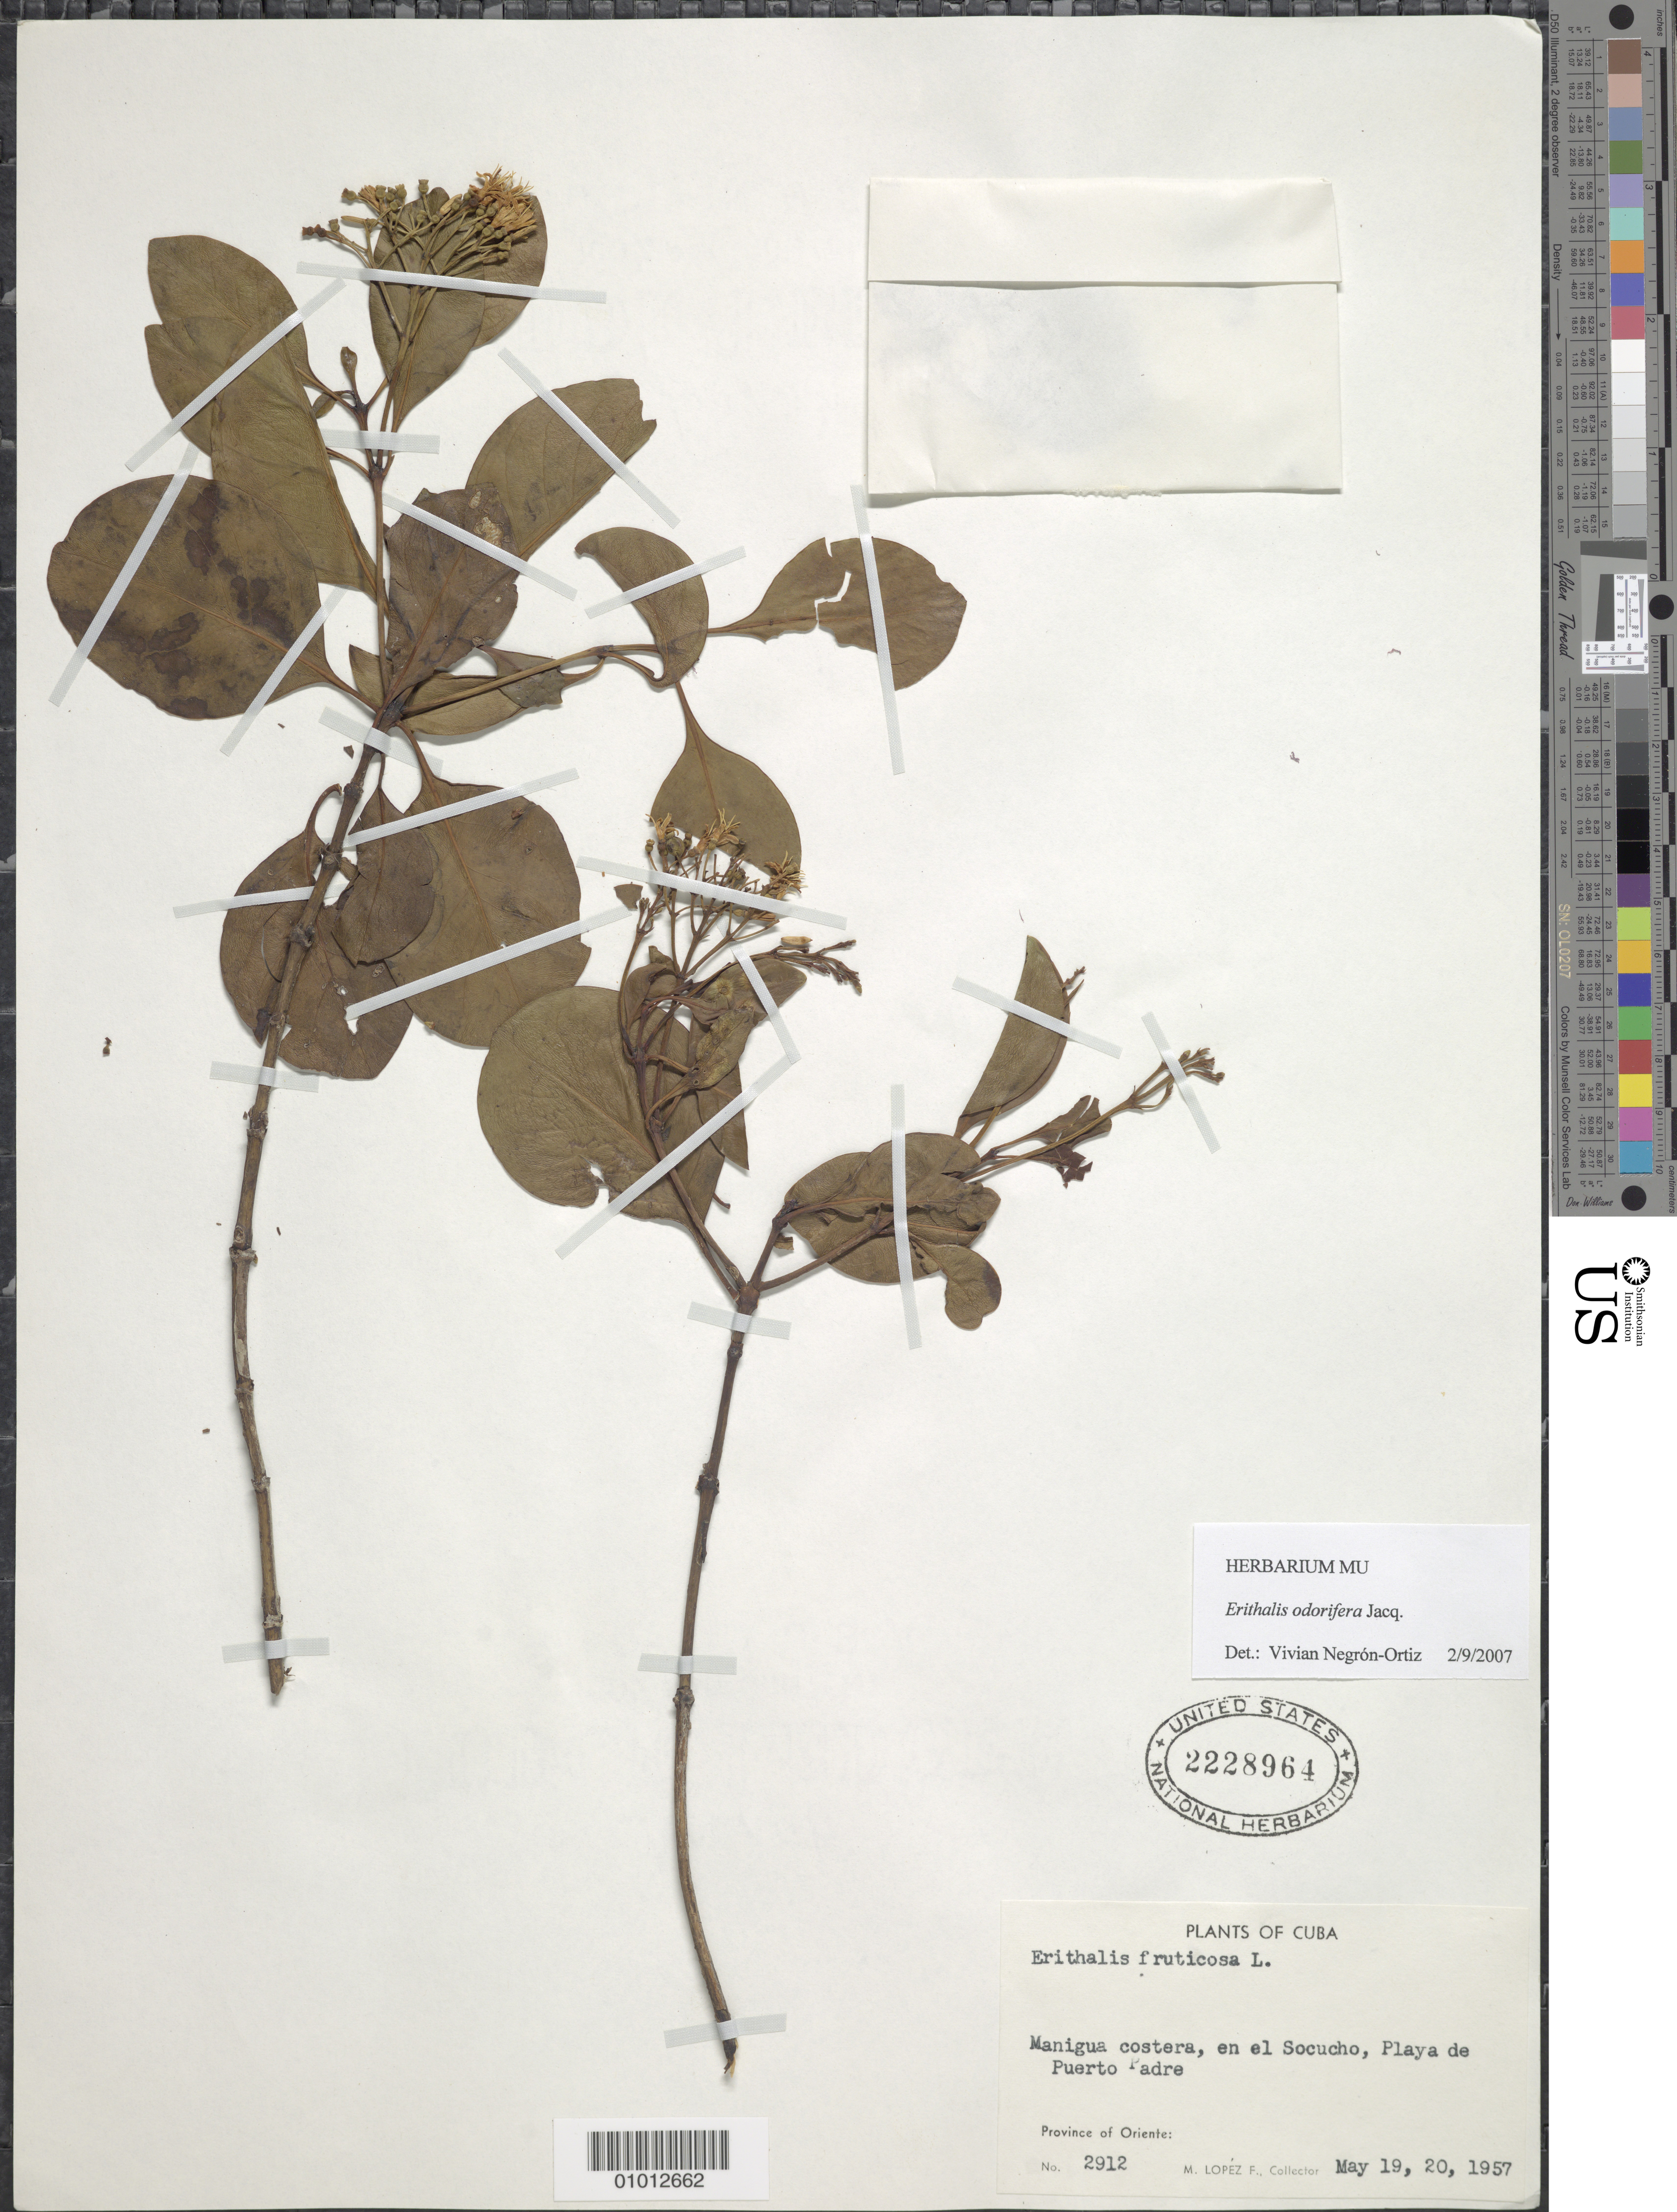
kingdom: Plantae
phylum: Tracheophyta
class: Magnoliopsida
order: Gentianales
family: Rubiaceae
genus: Erithalis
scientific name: Erithalis odorifera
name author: Jacq.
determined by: Negrón-Ortiz, V.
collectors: M. López Figueiras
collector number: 2912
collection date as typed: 19 May 1957 and 20 May 1957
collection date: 1957-05-19,1957-05-20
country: Cuba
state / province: Oriente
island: Cuba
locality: Playa de Puerto Padre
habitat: Manigua costera, en el Socucho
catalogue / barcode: US 2228964